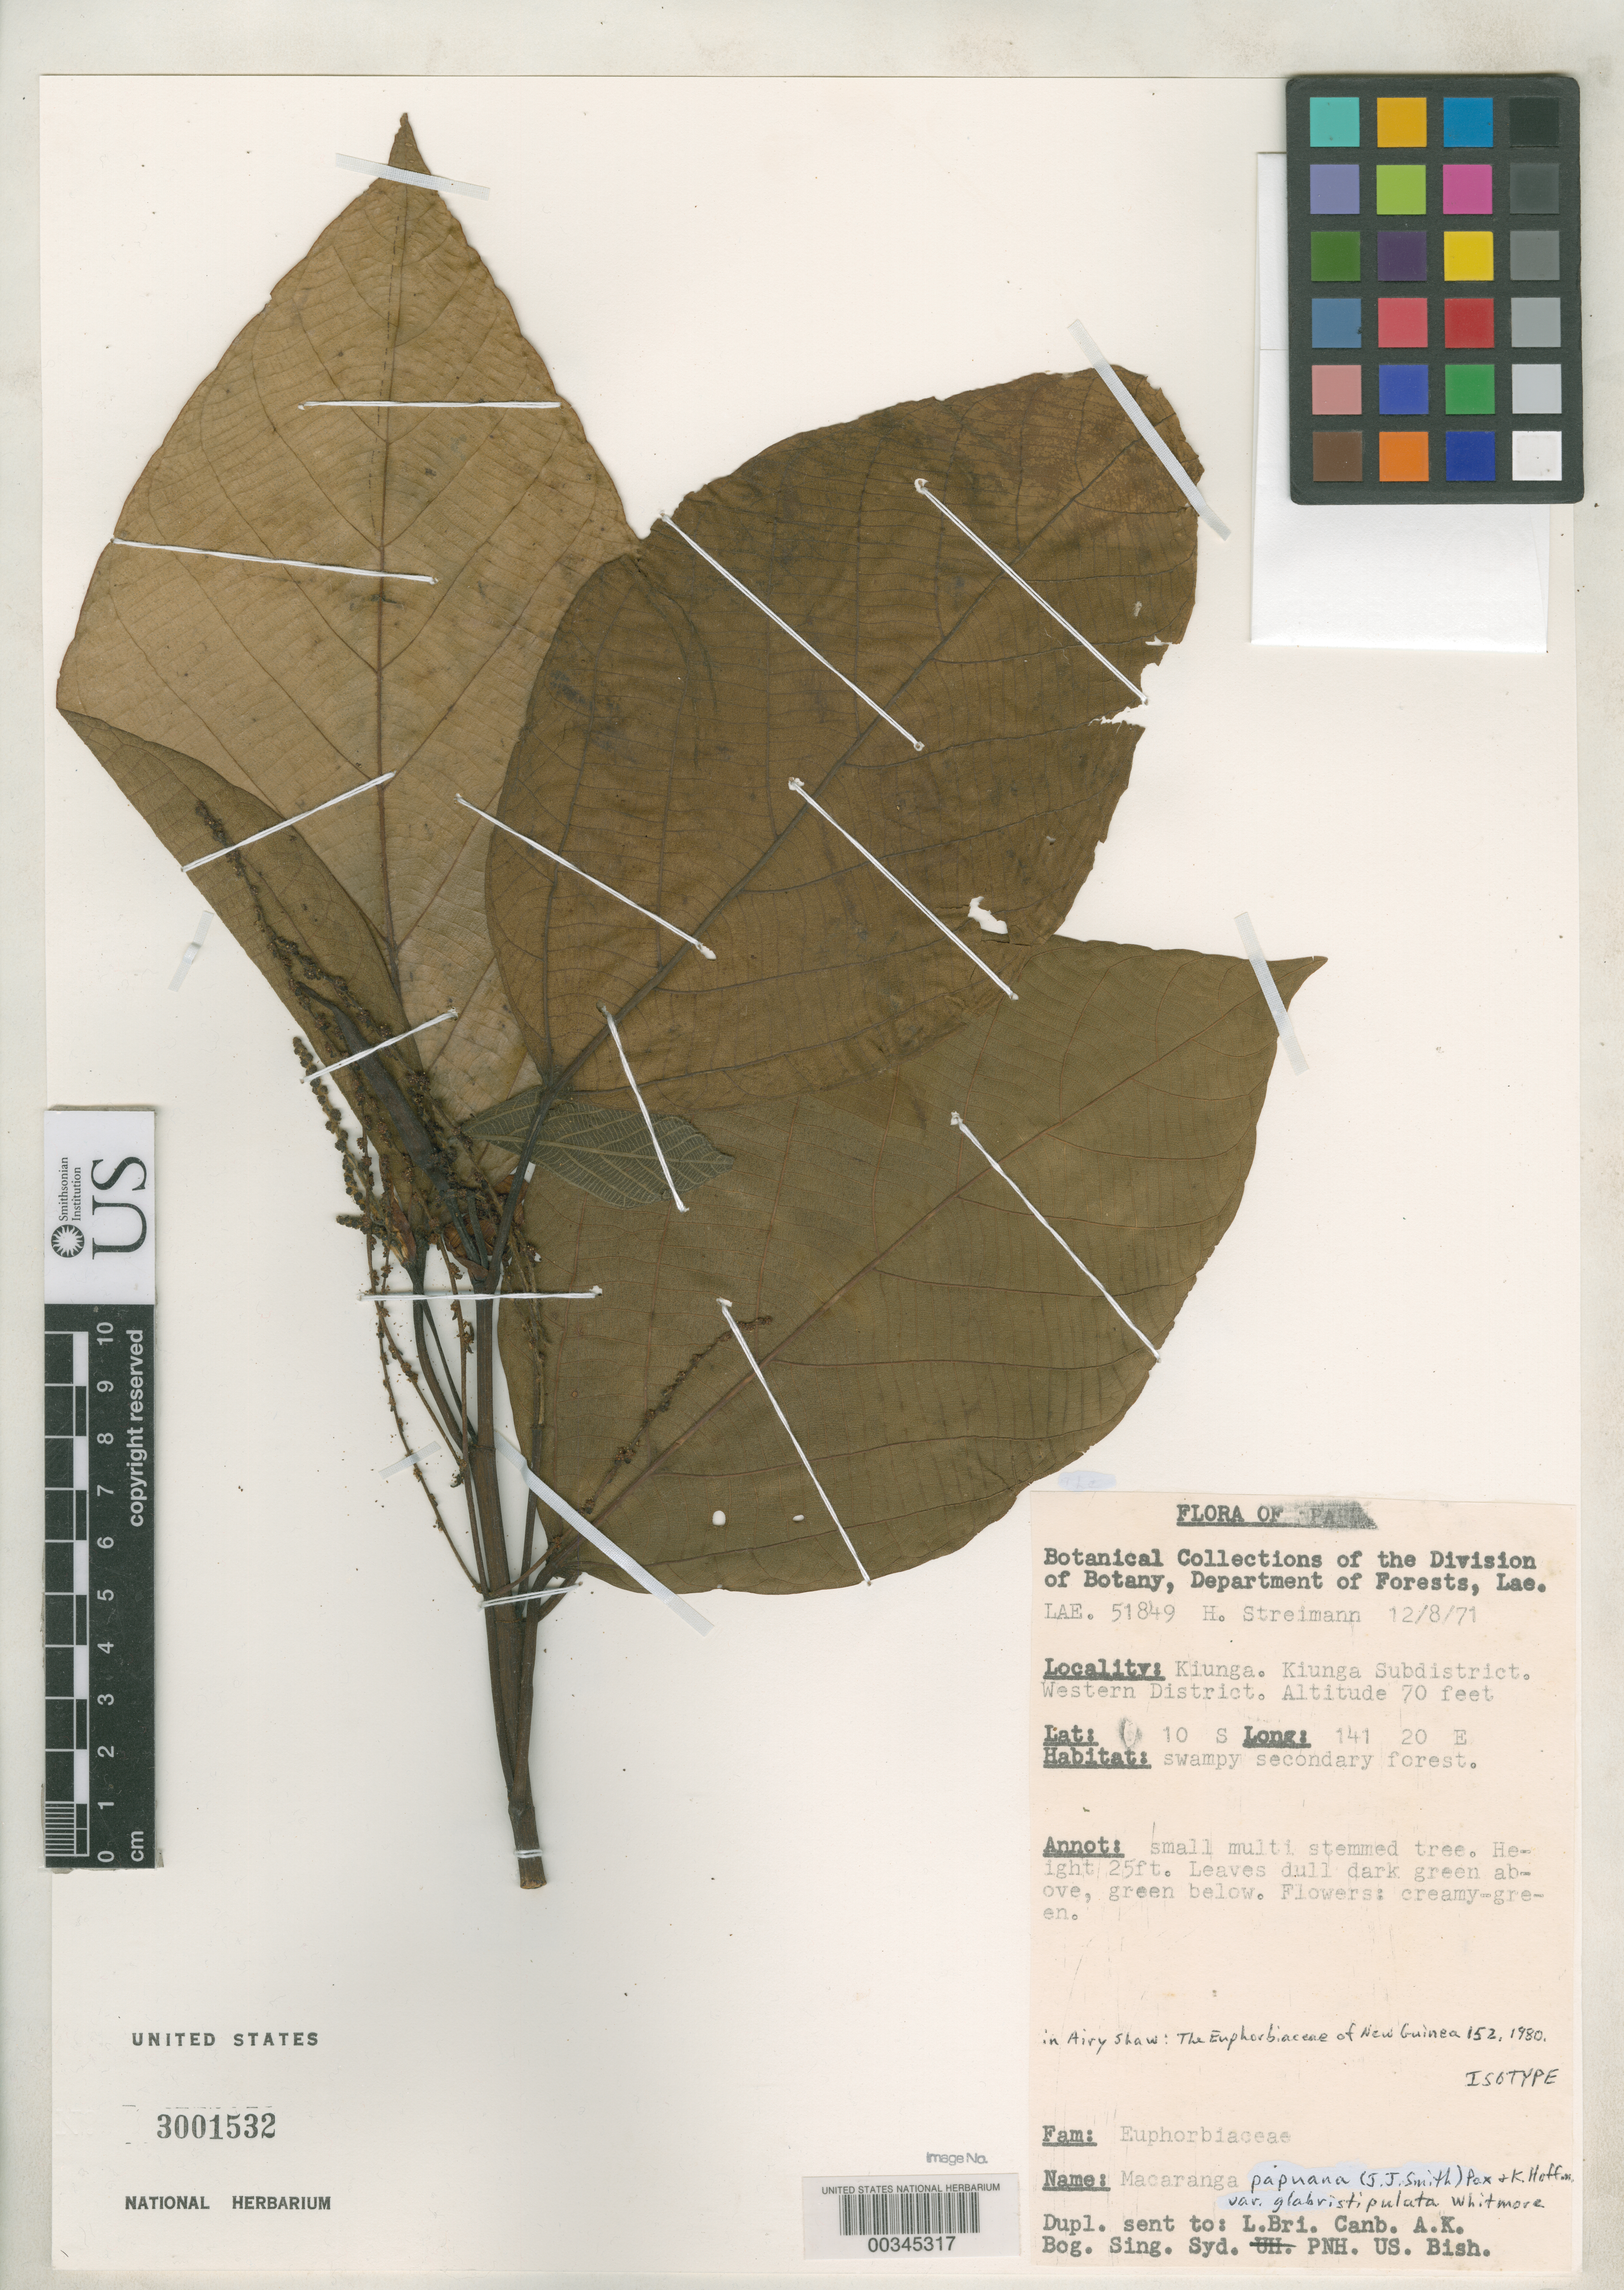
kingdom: Plantae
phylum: Tracheophyta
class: Magnoliopsida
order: Malpighiales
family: Euphorbiaceae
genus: Macaranga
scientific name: Macaranga papuana var. glabristipulata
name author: Whitmore in Airy Shaw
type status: Isotype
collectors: H. Streimann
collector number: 51849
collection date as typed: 18 Aug 1971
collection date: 1971-08-18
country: Papua New Guinea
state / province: Western Highlands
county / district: Kiunga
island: New Guinea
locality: Kiunga.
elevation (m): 21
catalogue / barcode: US 3001532